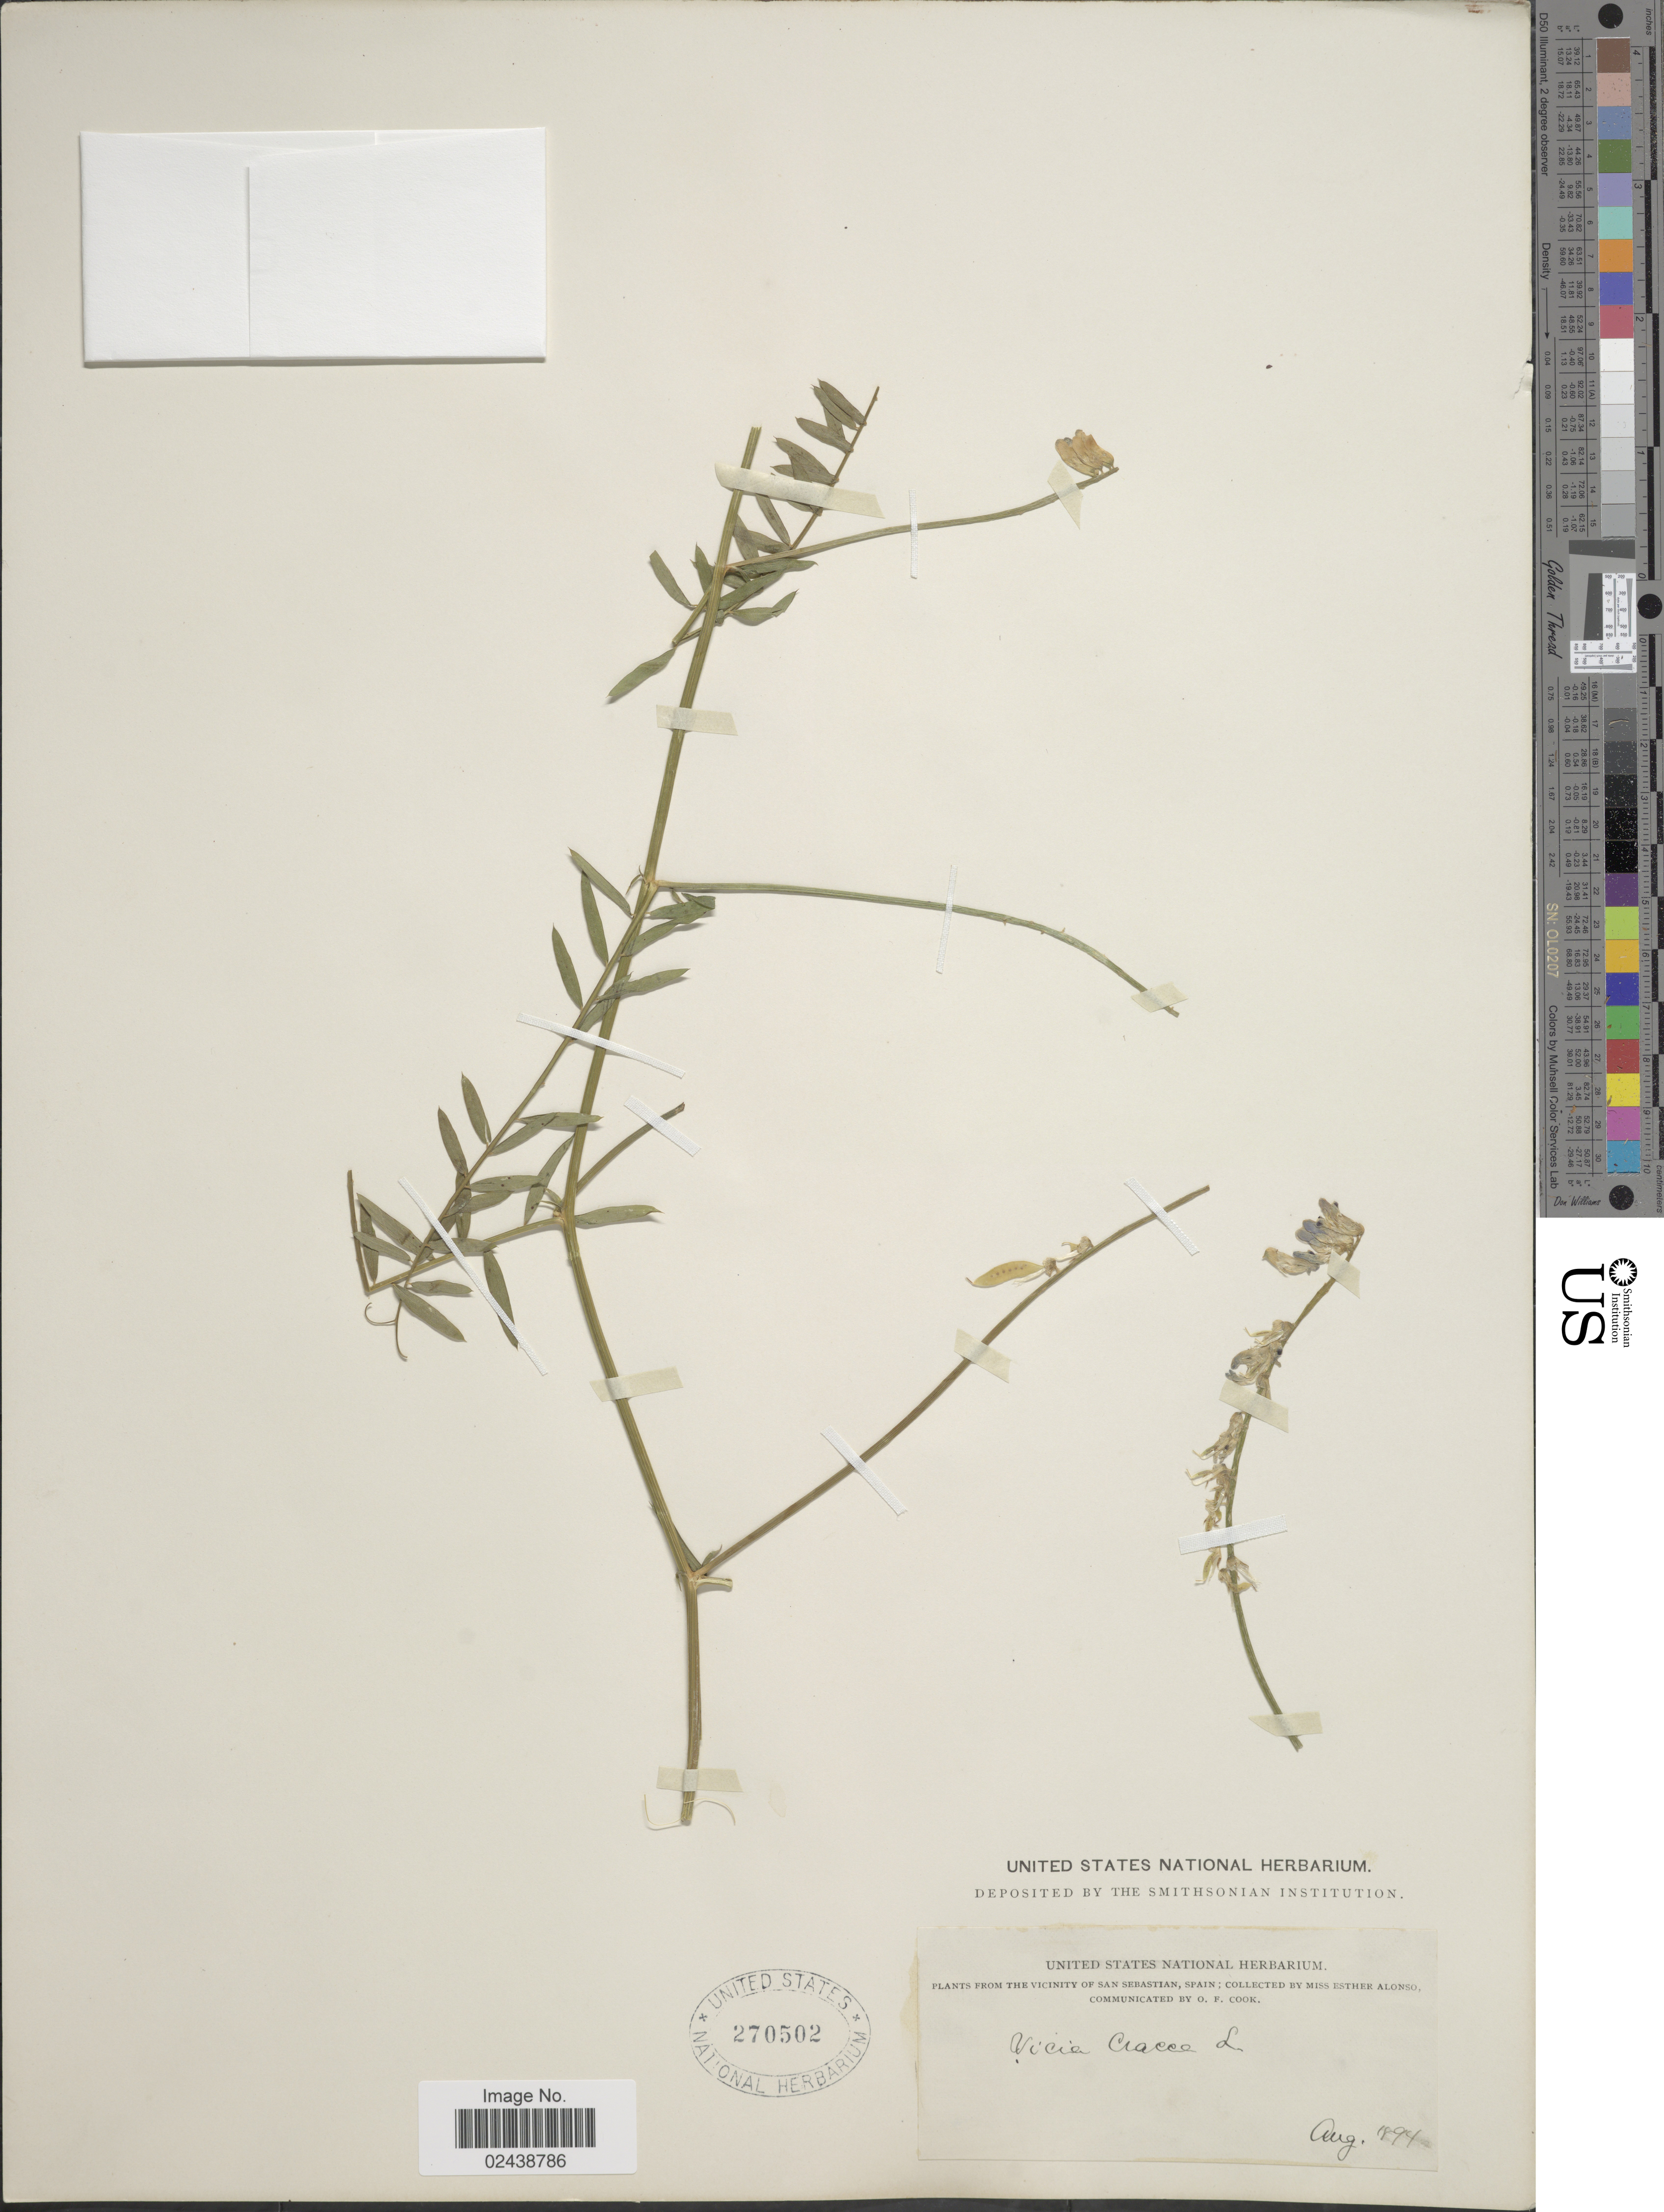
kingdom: Plantae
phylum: Tracheophyta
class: Magnoliopsida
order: Fabales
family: Fabaceae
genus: Vicia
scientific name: Vicia cracca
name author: L.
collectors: E. Alonso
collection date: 1894-08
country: Spain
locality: Vicinity of San Sebastian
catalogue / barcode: US 270502